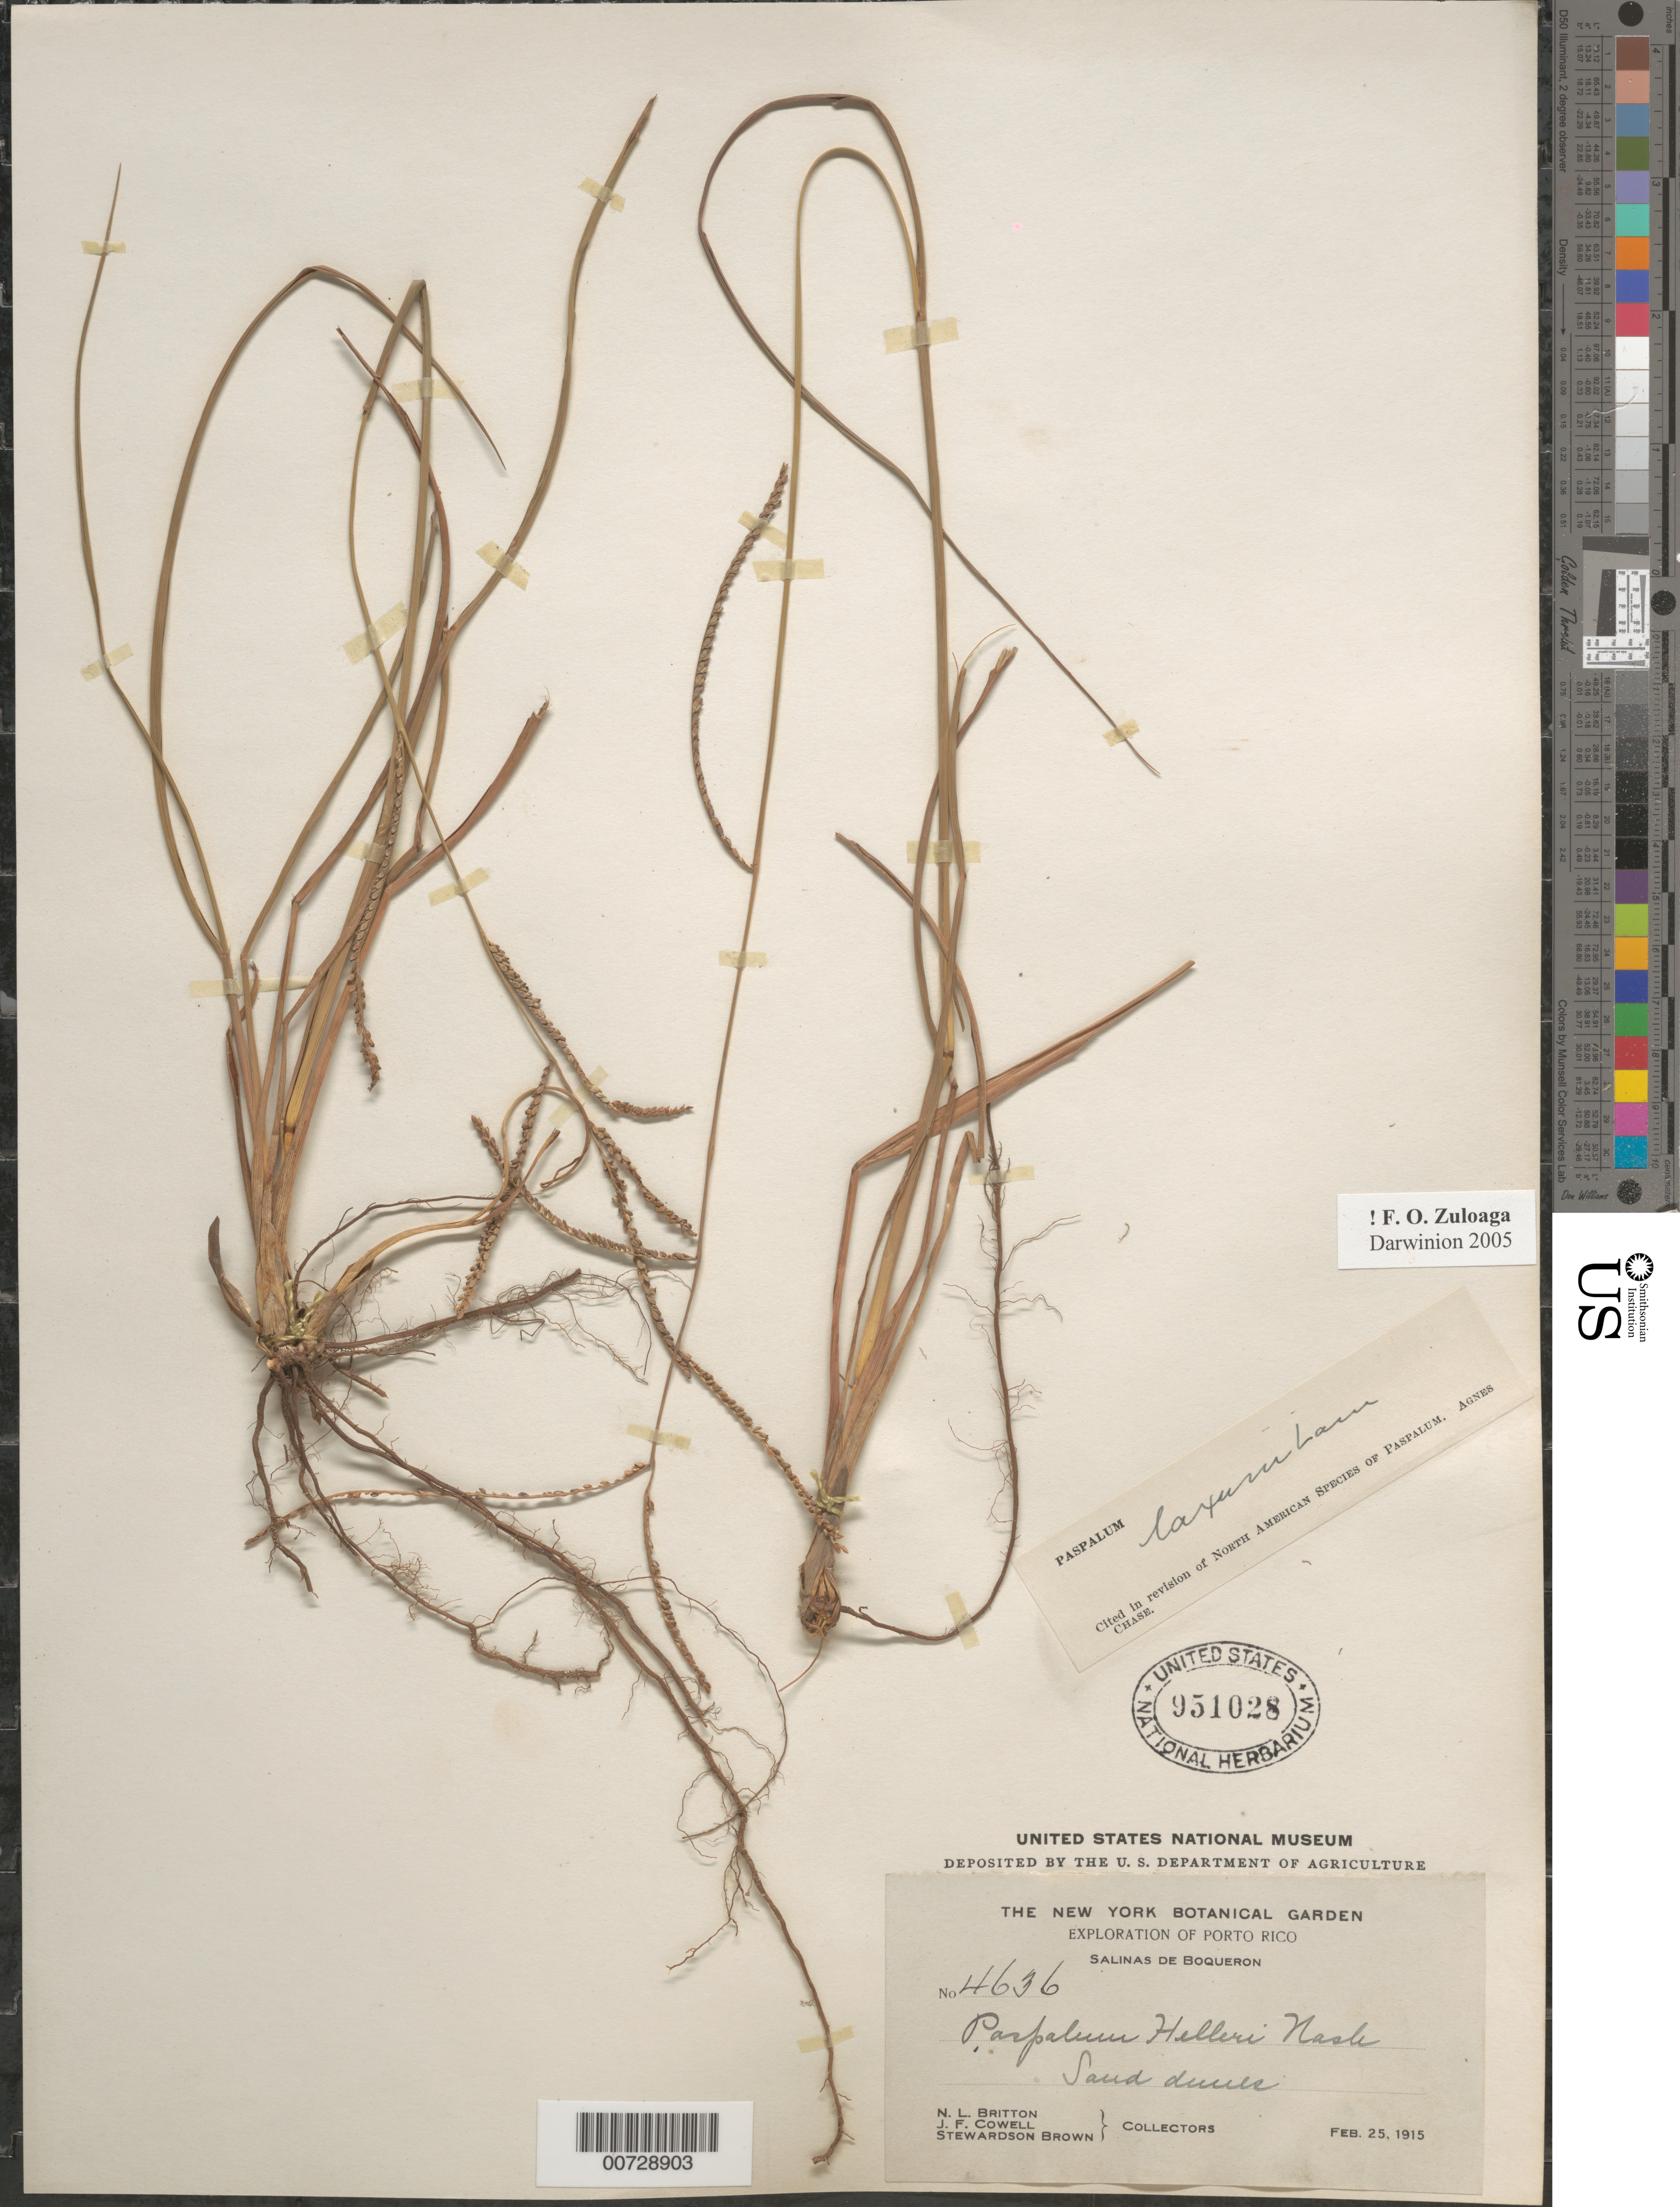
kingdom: Plantae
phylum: Tracheophyta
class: Liliopsida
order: Poales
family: Poaceae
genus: Paspalum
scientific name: Paspalum laxum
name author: Lam.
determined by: Chase, [M.] Agnes, (US)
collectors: N. Britton, J. F. Cowell & S. Brown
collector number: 4636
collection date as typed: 25 Feb 1915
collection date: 1915-02-25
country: Puerto Rico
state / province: Cabo Rojo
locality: Salinas de Boqueron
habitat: Sand dunes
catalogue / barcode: US 951028